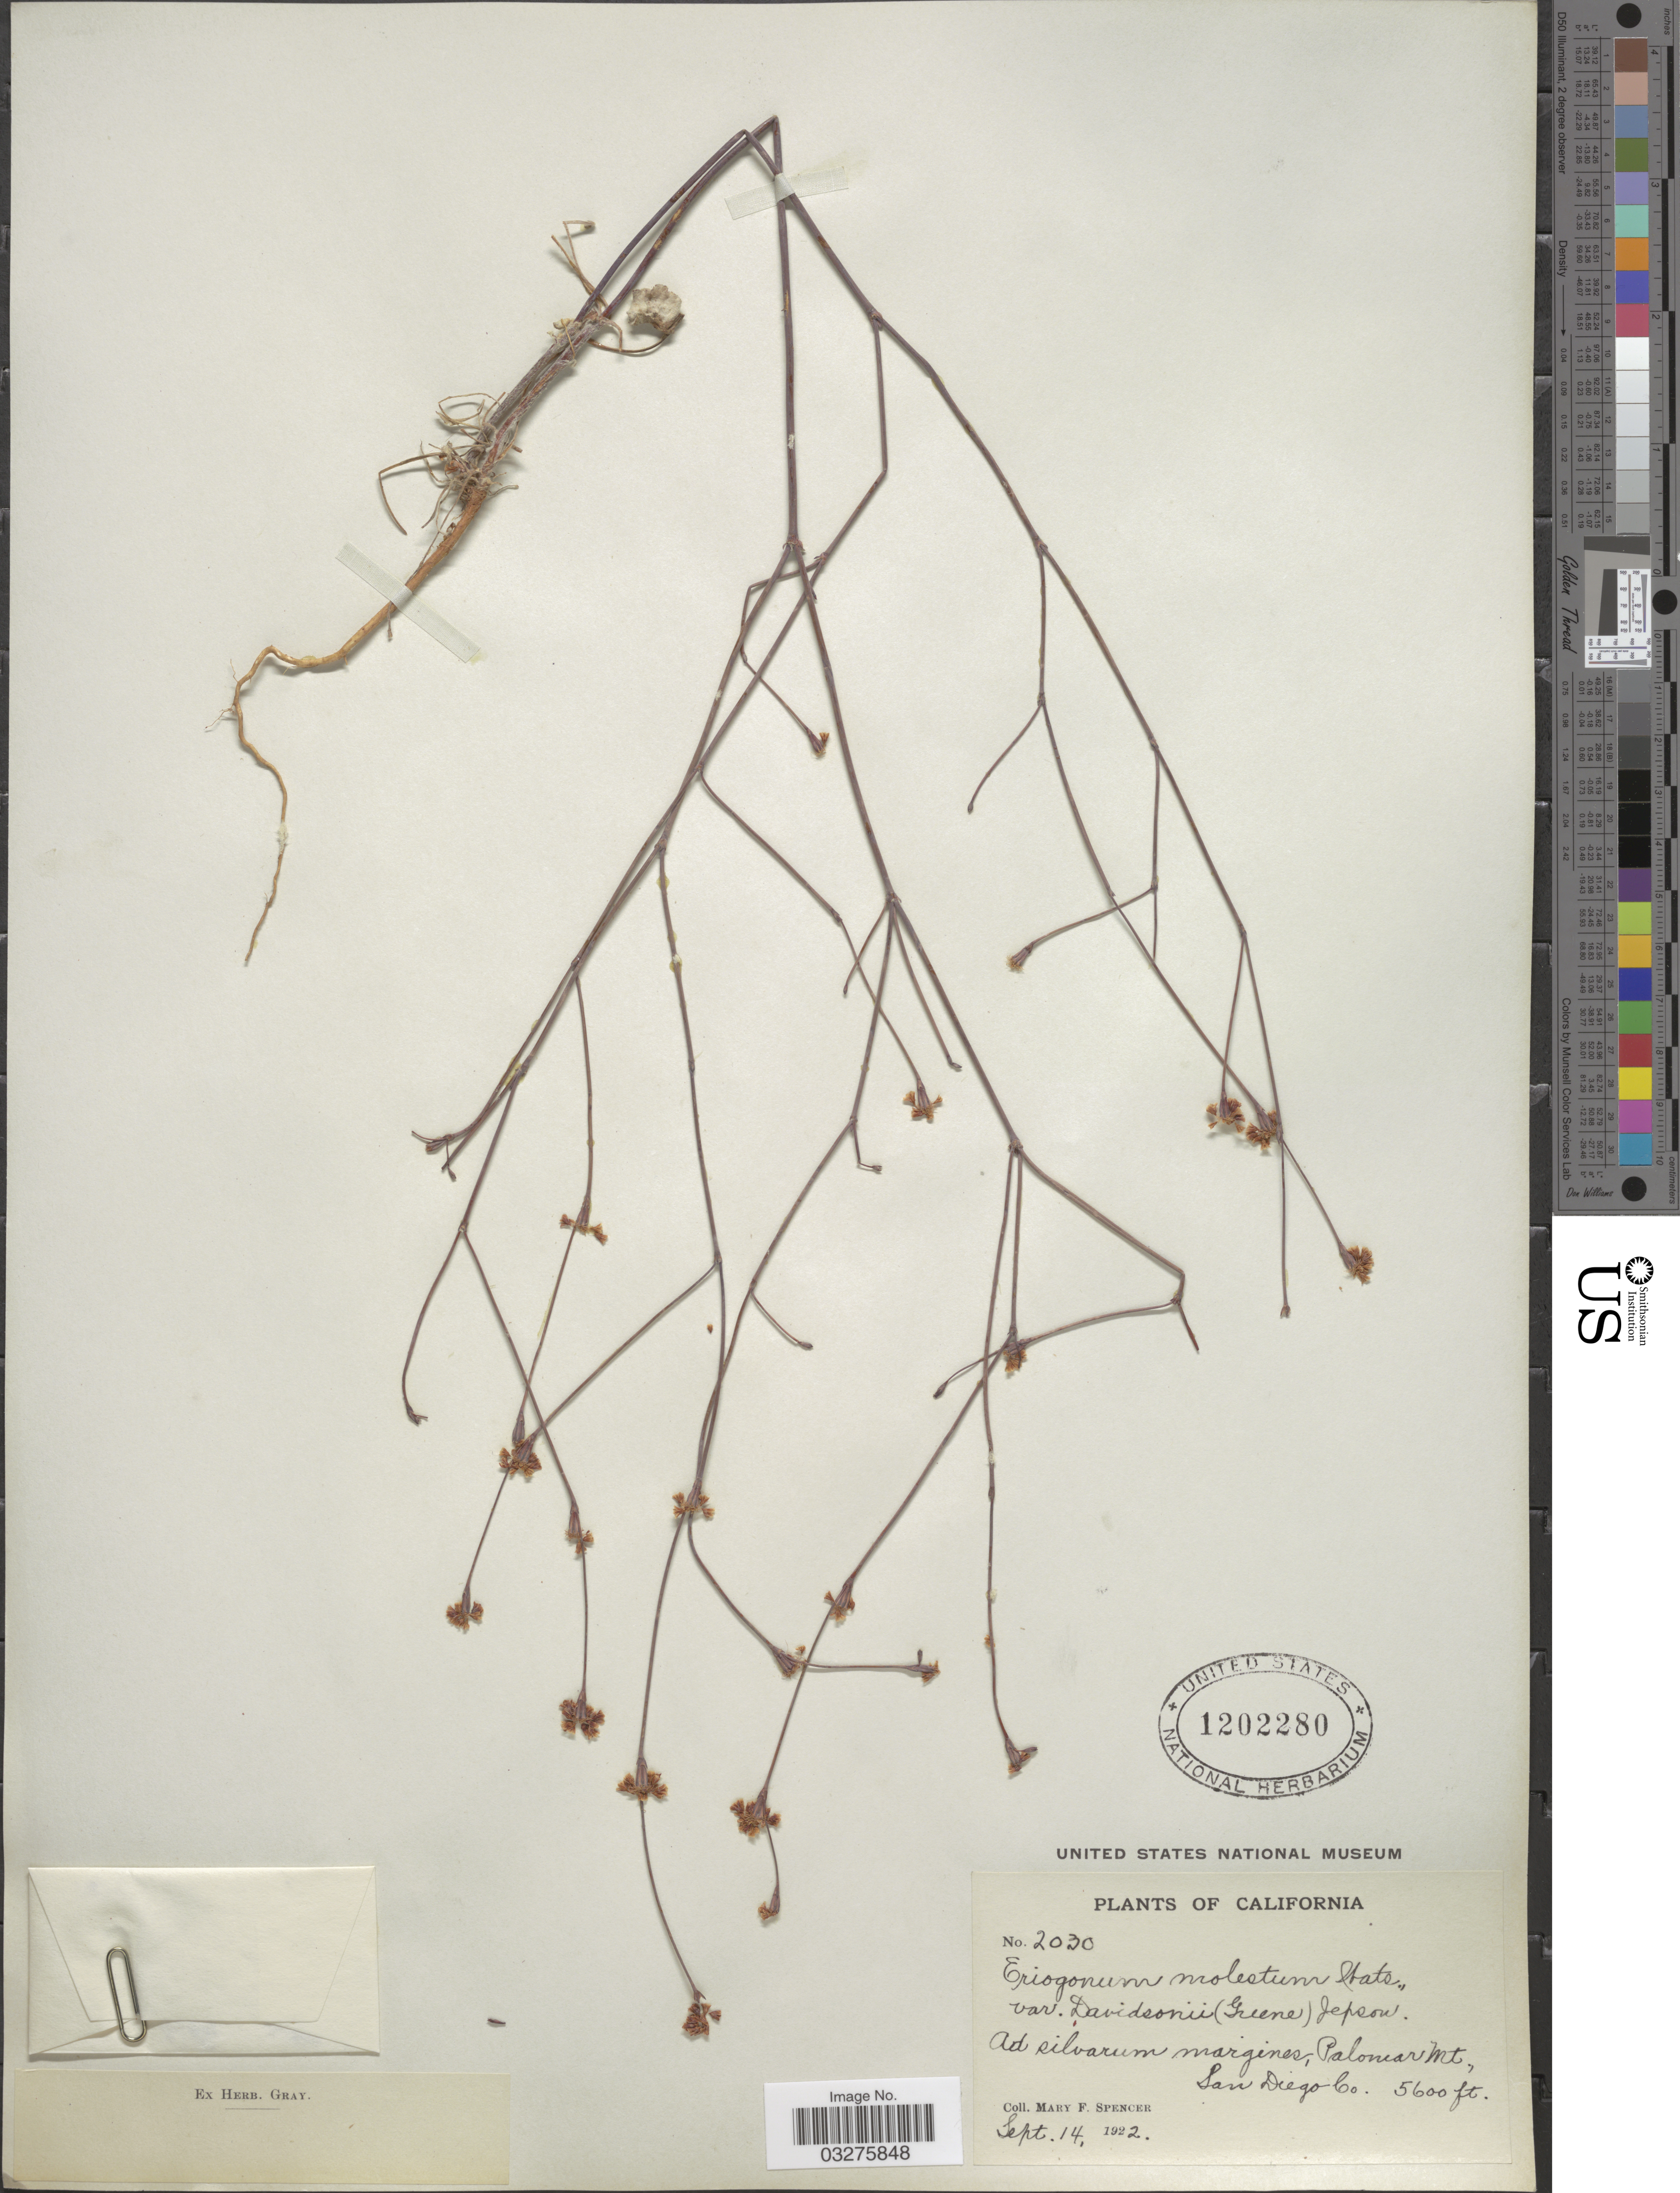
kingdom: Plantae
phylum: Tracheophyta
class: Magnoliopsida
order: Caryophyllales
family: Polygonaceae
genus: Eriogonum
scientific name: Eriogonum davidsonii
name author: Greene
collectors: M. Spencer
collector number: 2030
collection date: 1922-09-14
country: United States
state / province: California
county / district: San Diego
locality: Ad silvarum margines, Palomar Mt. San Diego Co.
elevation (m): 1707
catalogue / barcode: US 1202280